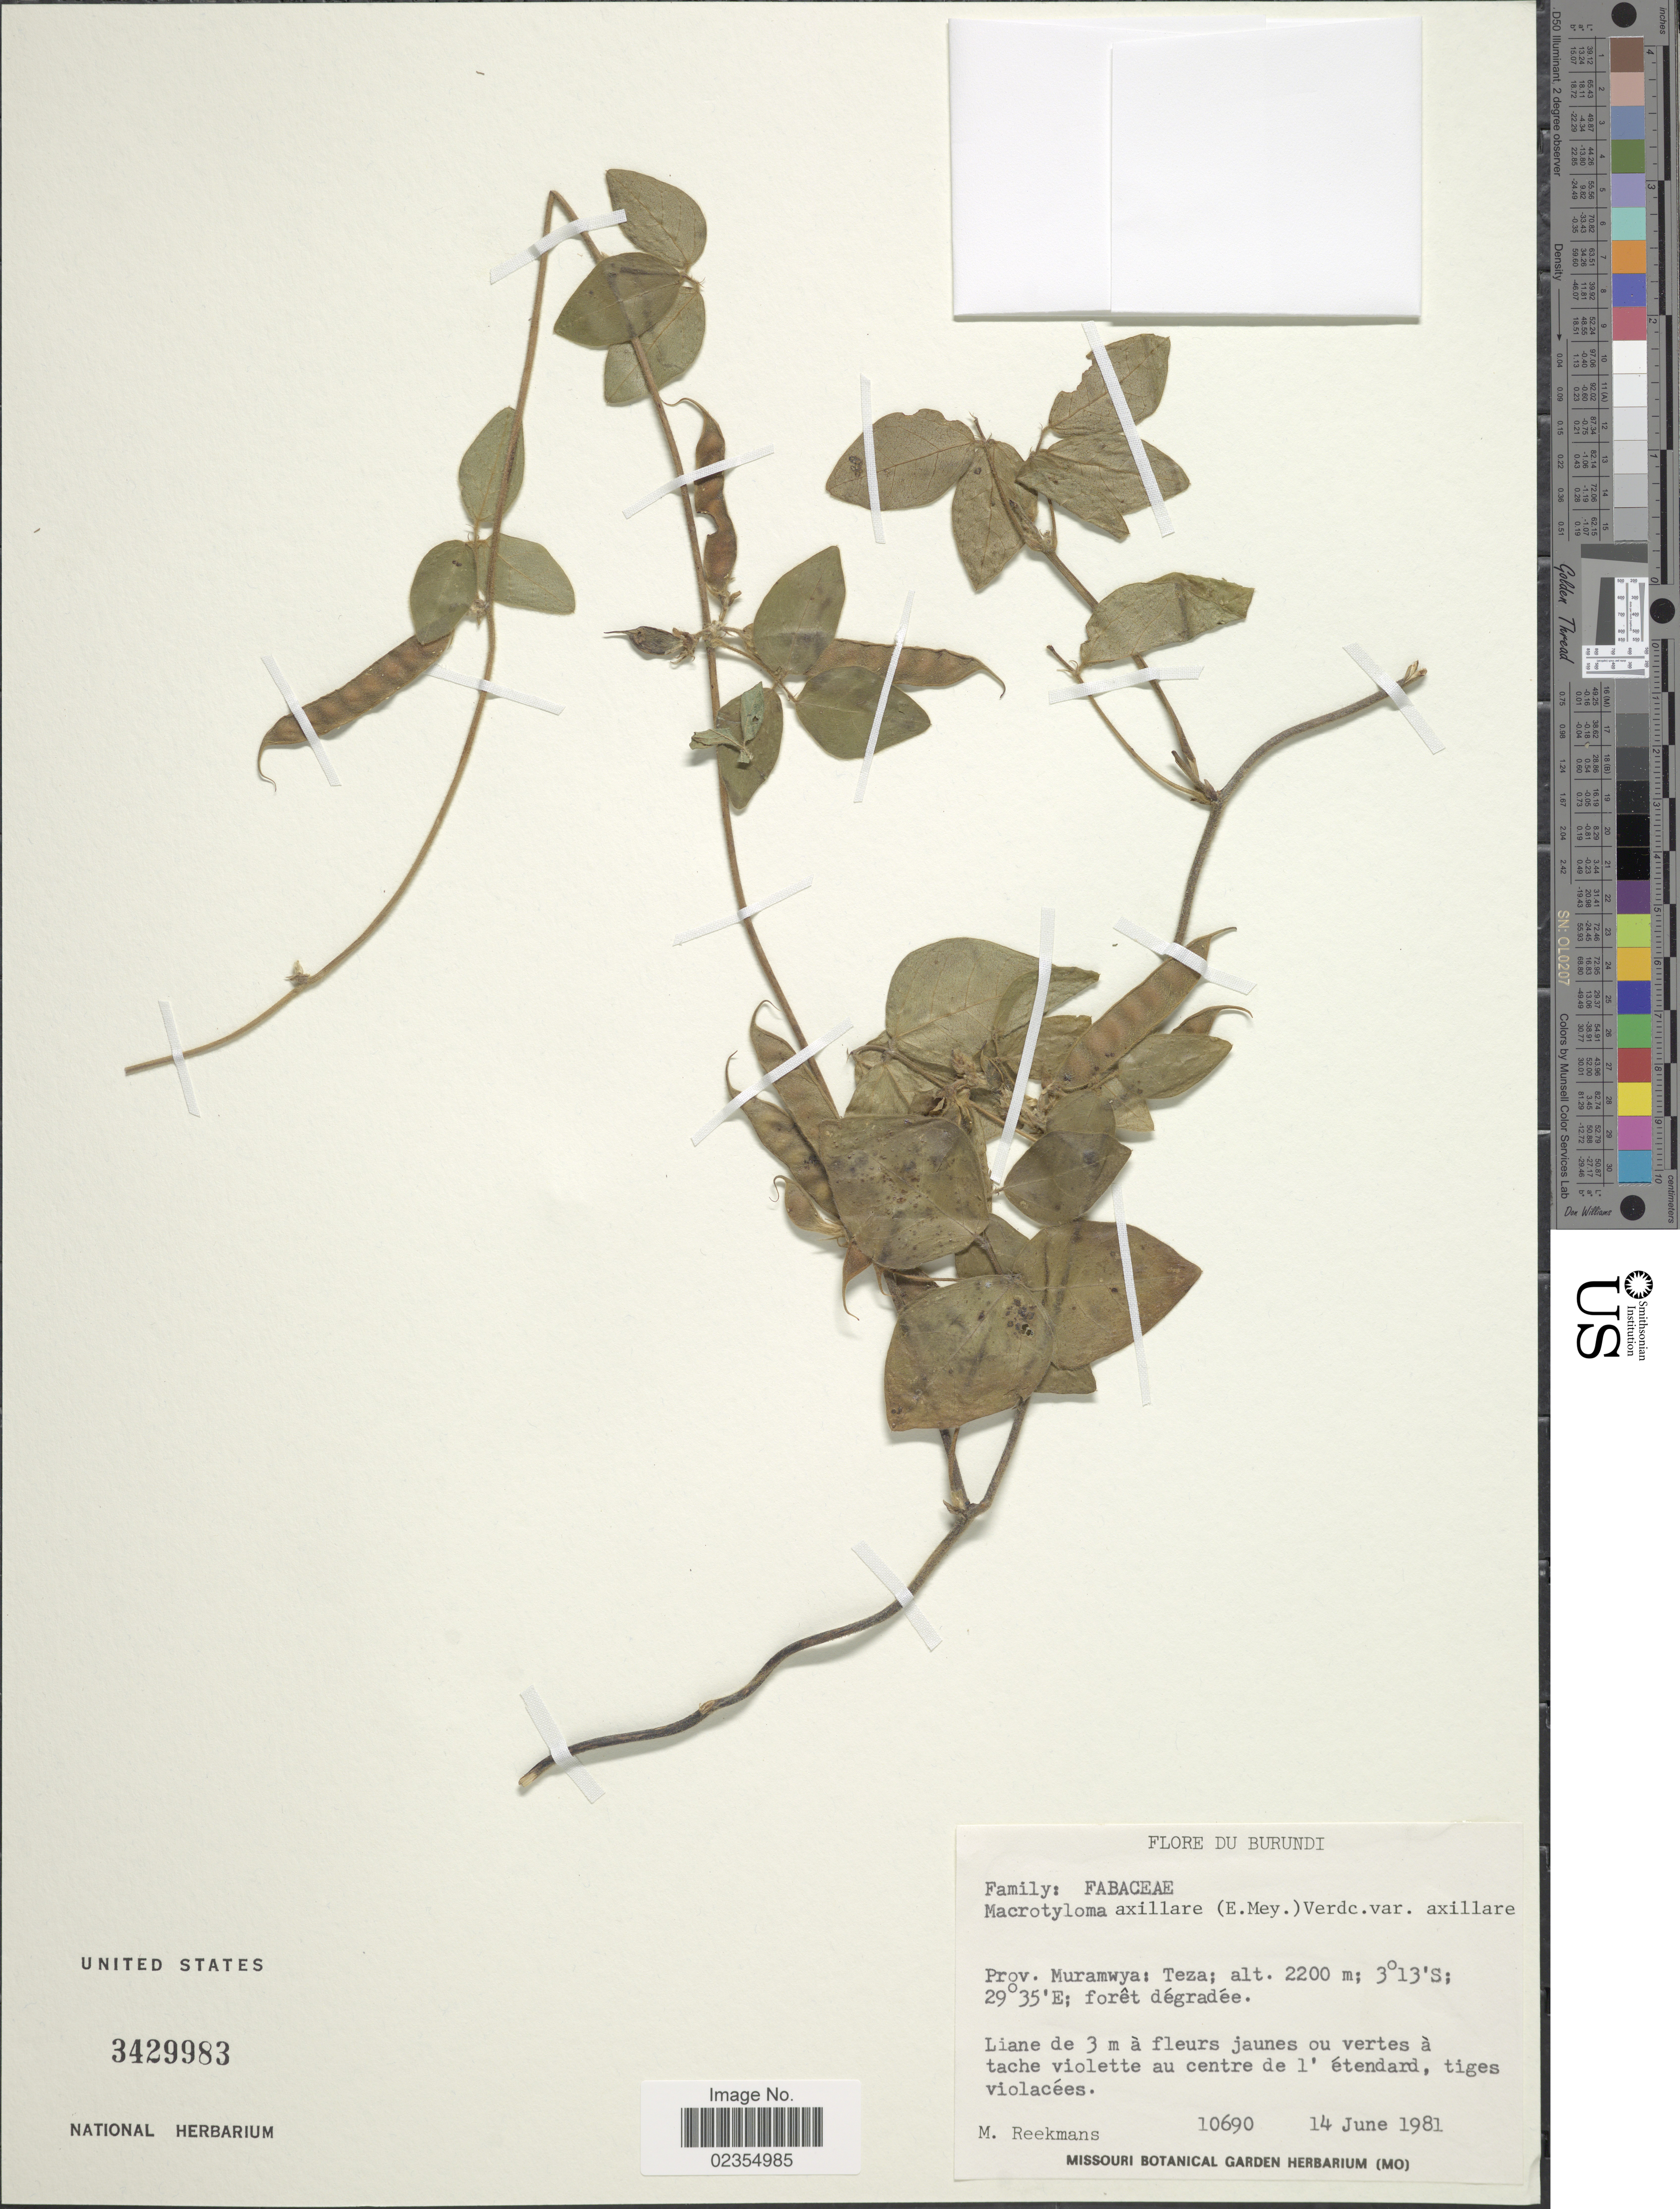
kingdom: Plantae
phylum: Tracheophyta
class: Magnoliopsida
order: Fabales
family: Fabaceae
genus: Macrotyloma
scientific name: Macrotyloma axillare var. axillare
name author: (E. Mey.) Verdc.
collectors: M. Reekmans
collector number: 10690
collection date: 1981-06-14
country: Burundi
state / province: Muramvya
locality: Teza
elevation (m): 2200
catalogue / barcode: US 3429983